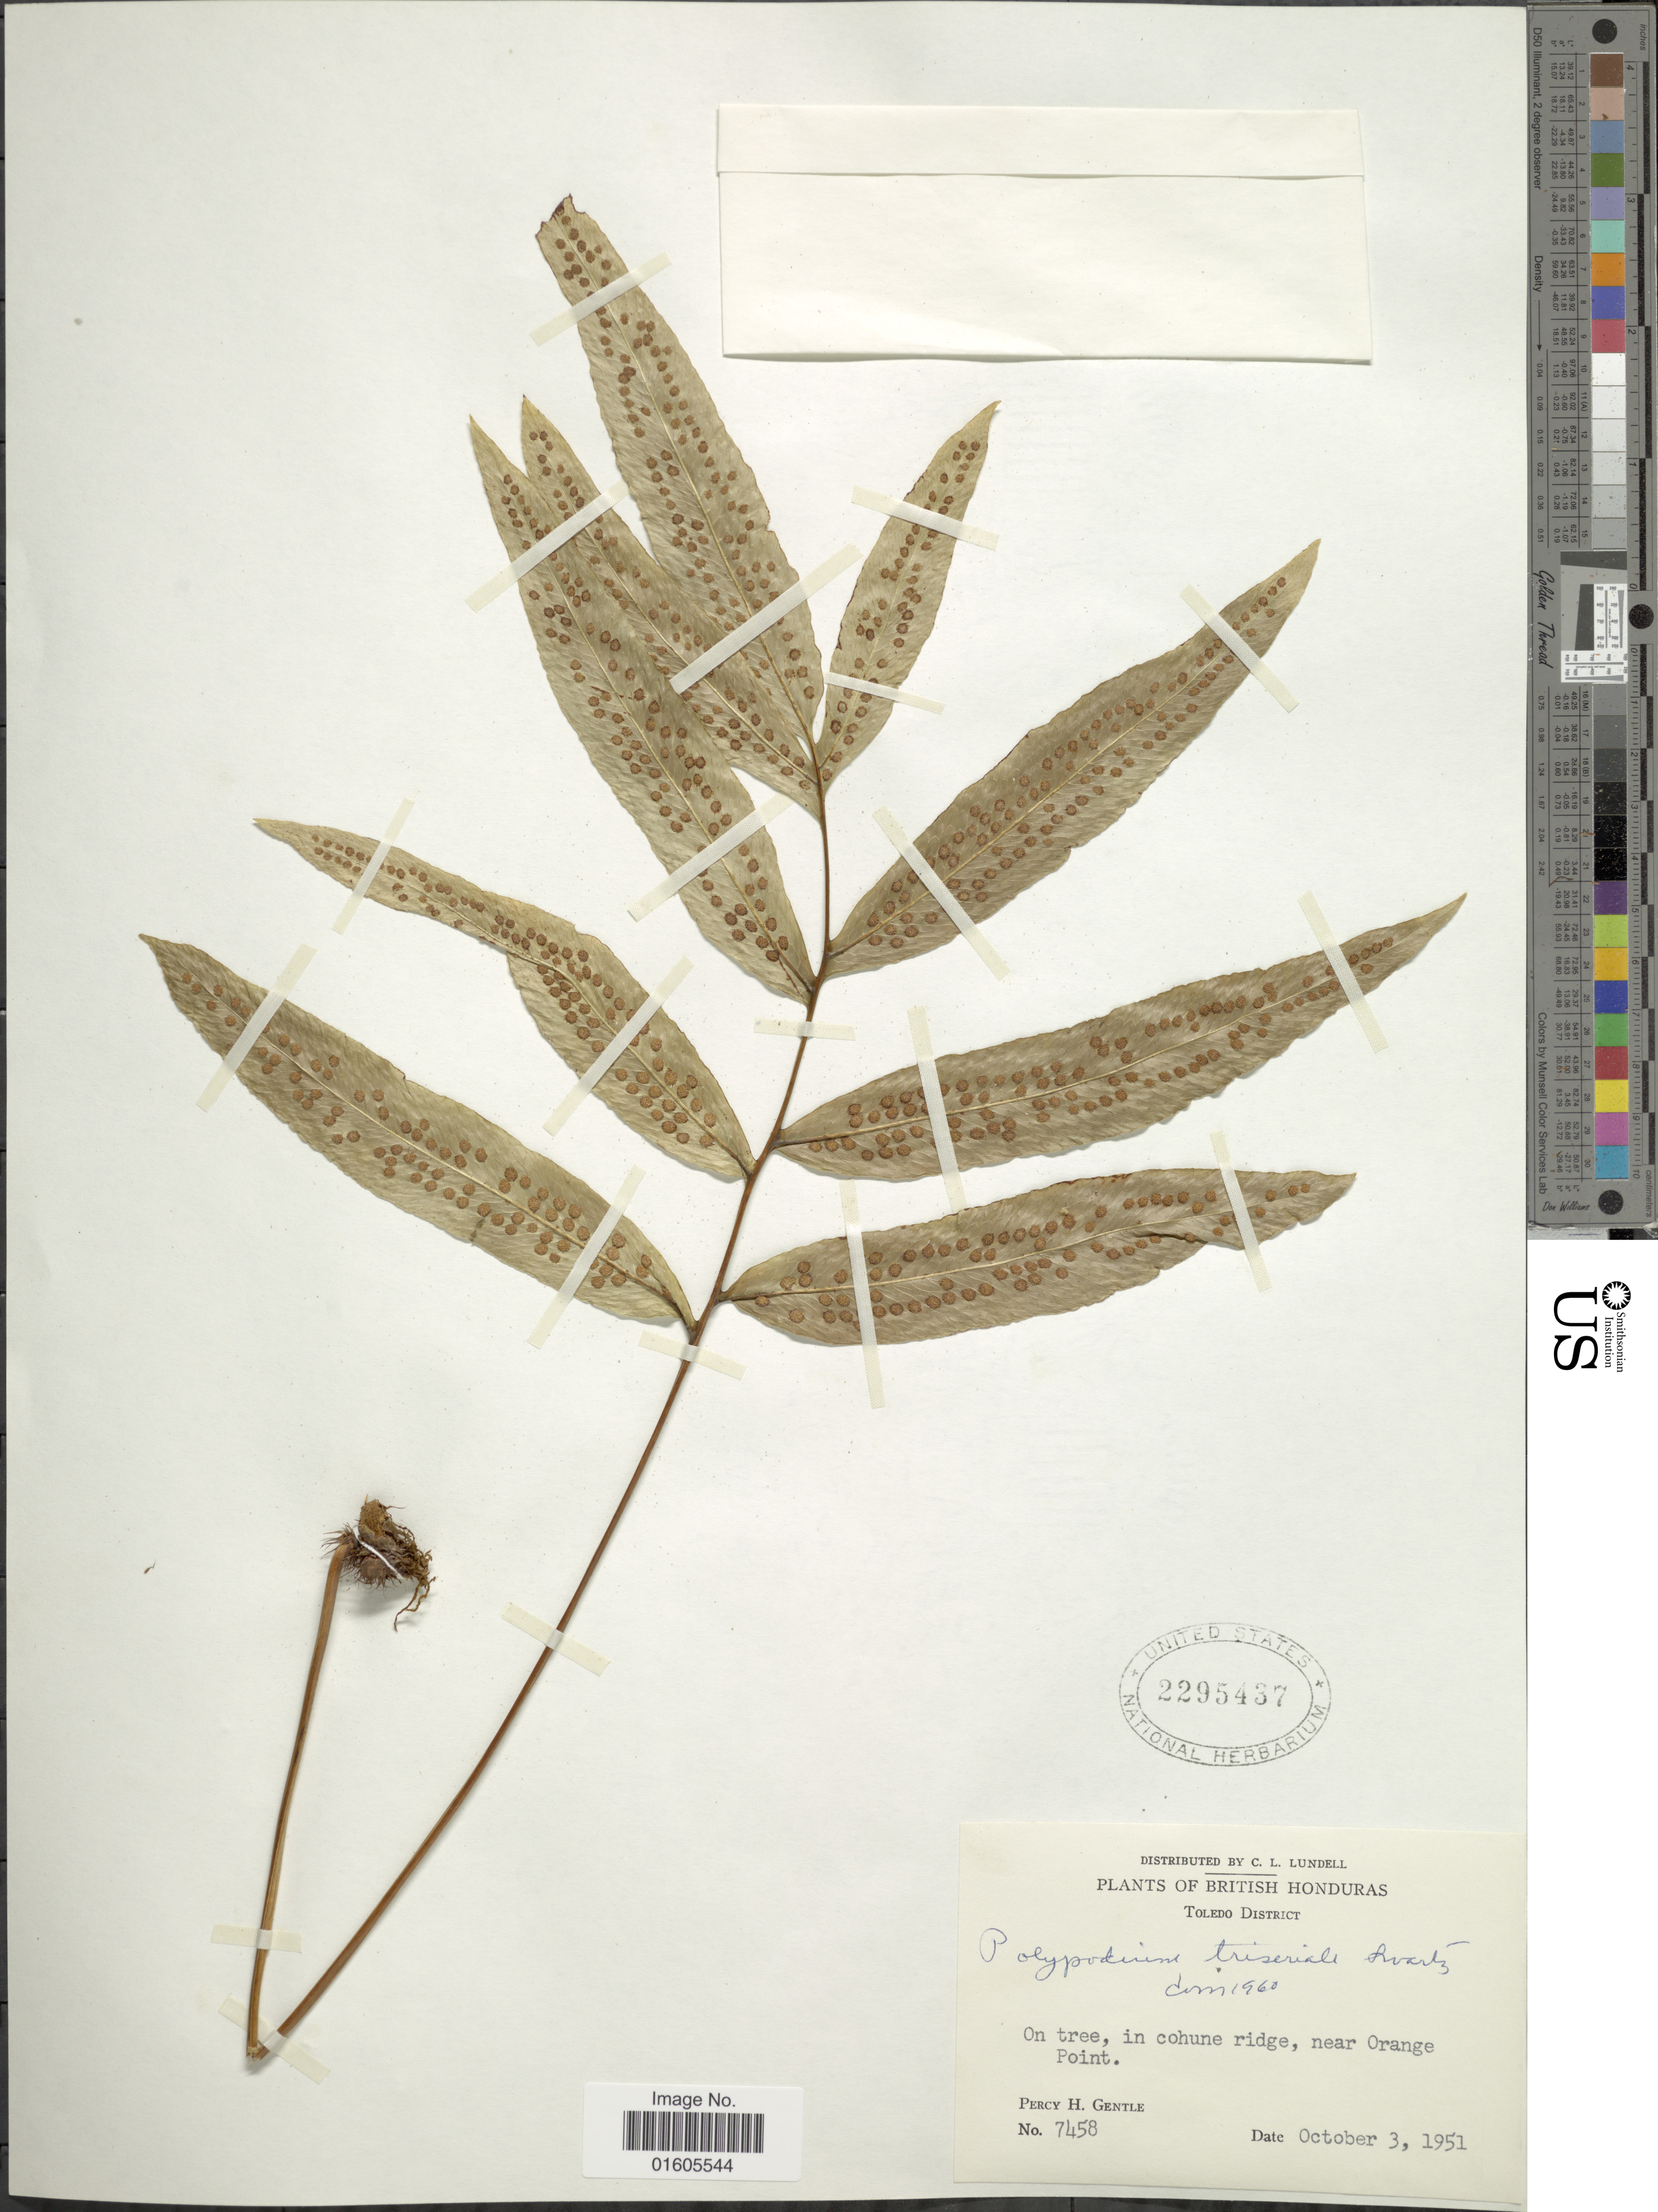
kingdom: Plantae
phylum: Tracheophyta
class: Polypodiopsida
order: Polypodiales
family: Polypodiaceae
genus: Serpocaulon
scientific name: Serpocaulon triseriale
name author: (Sw.) A.R. Sm.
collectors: P. H. Gentle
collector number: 7458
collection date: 1951-10-03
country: Belize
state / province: Toledo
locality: British Honduras, Toledo District, On tree, in cohune ridge, near Orange Point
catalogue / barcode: US 2295437